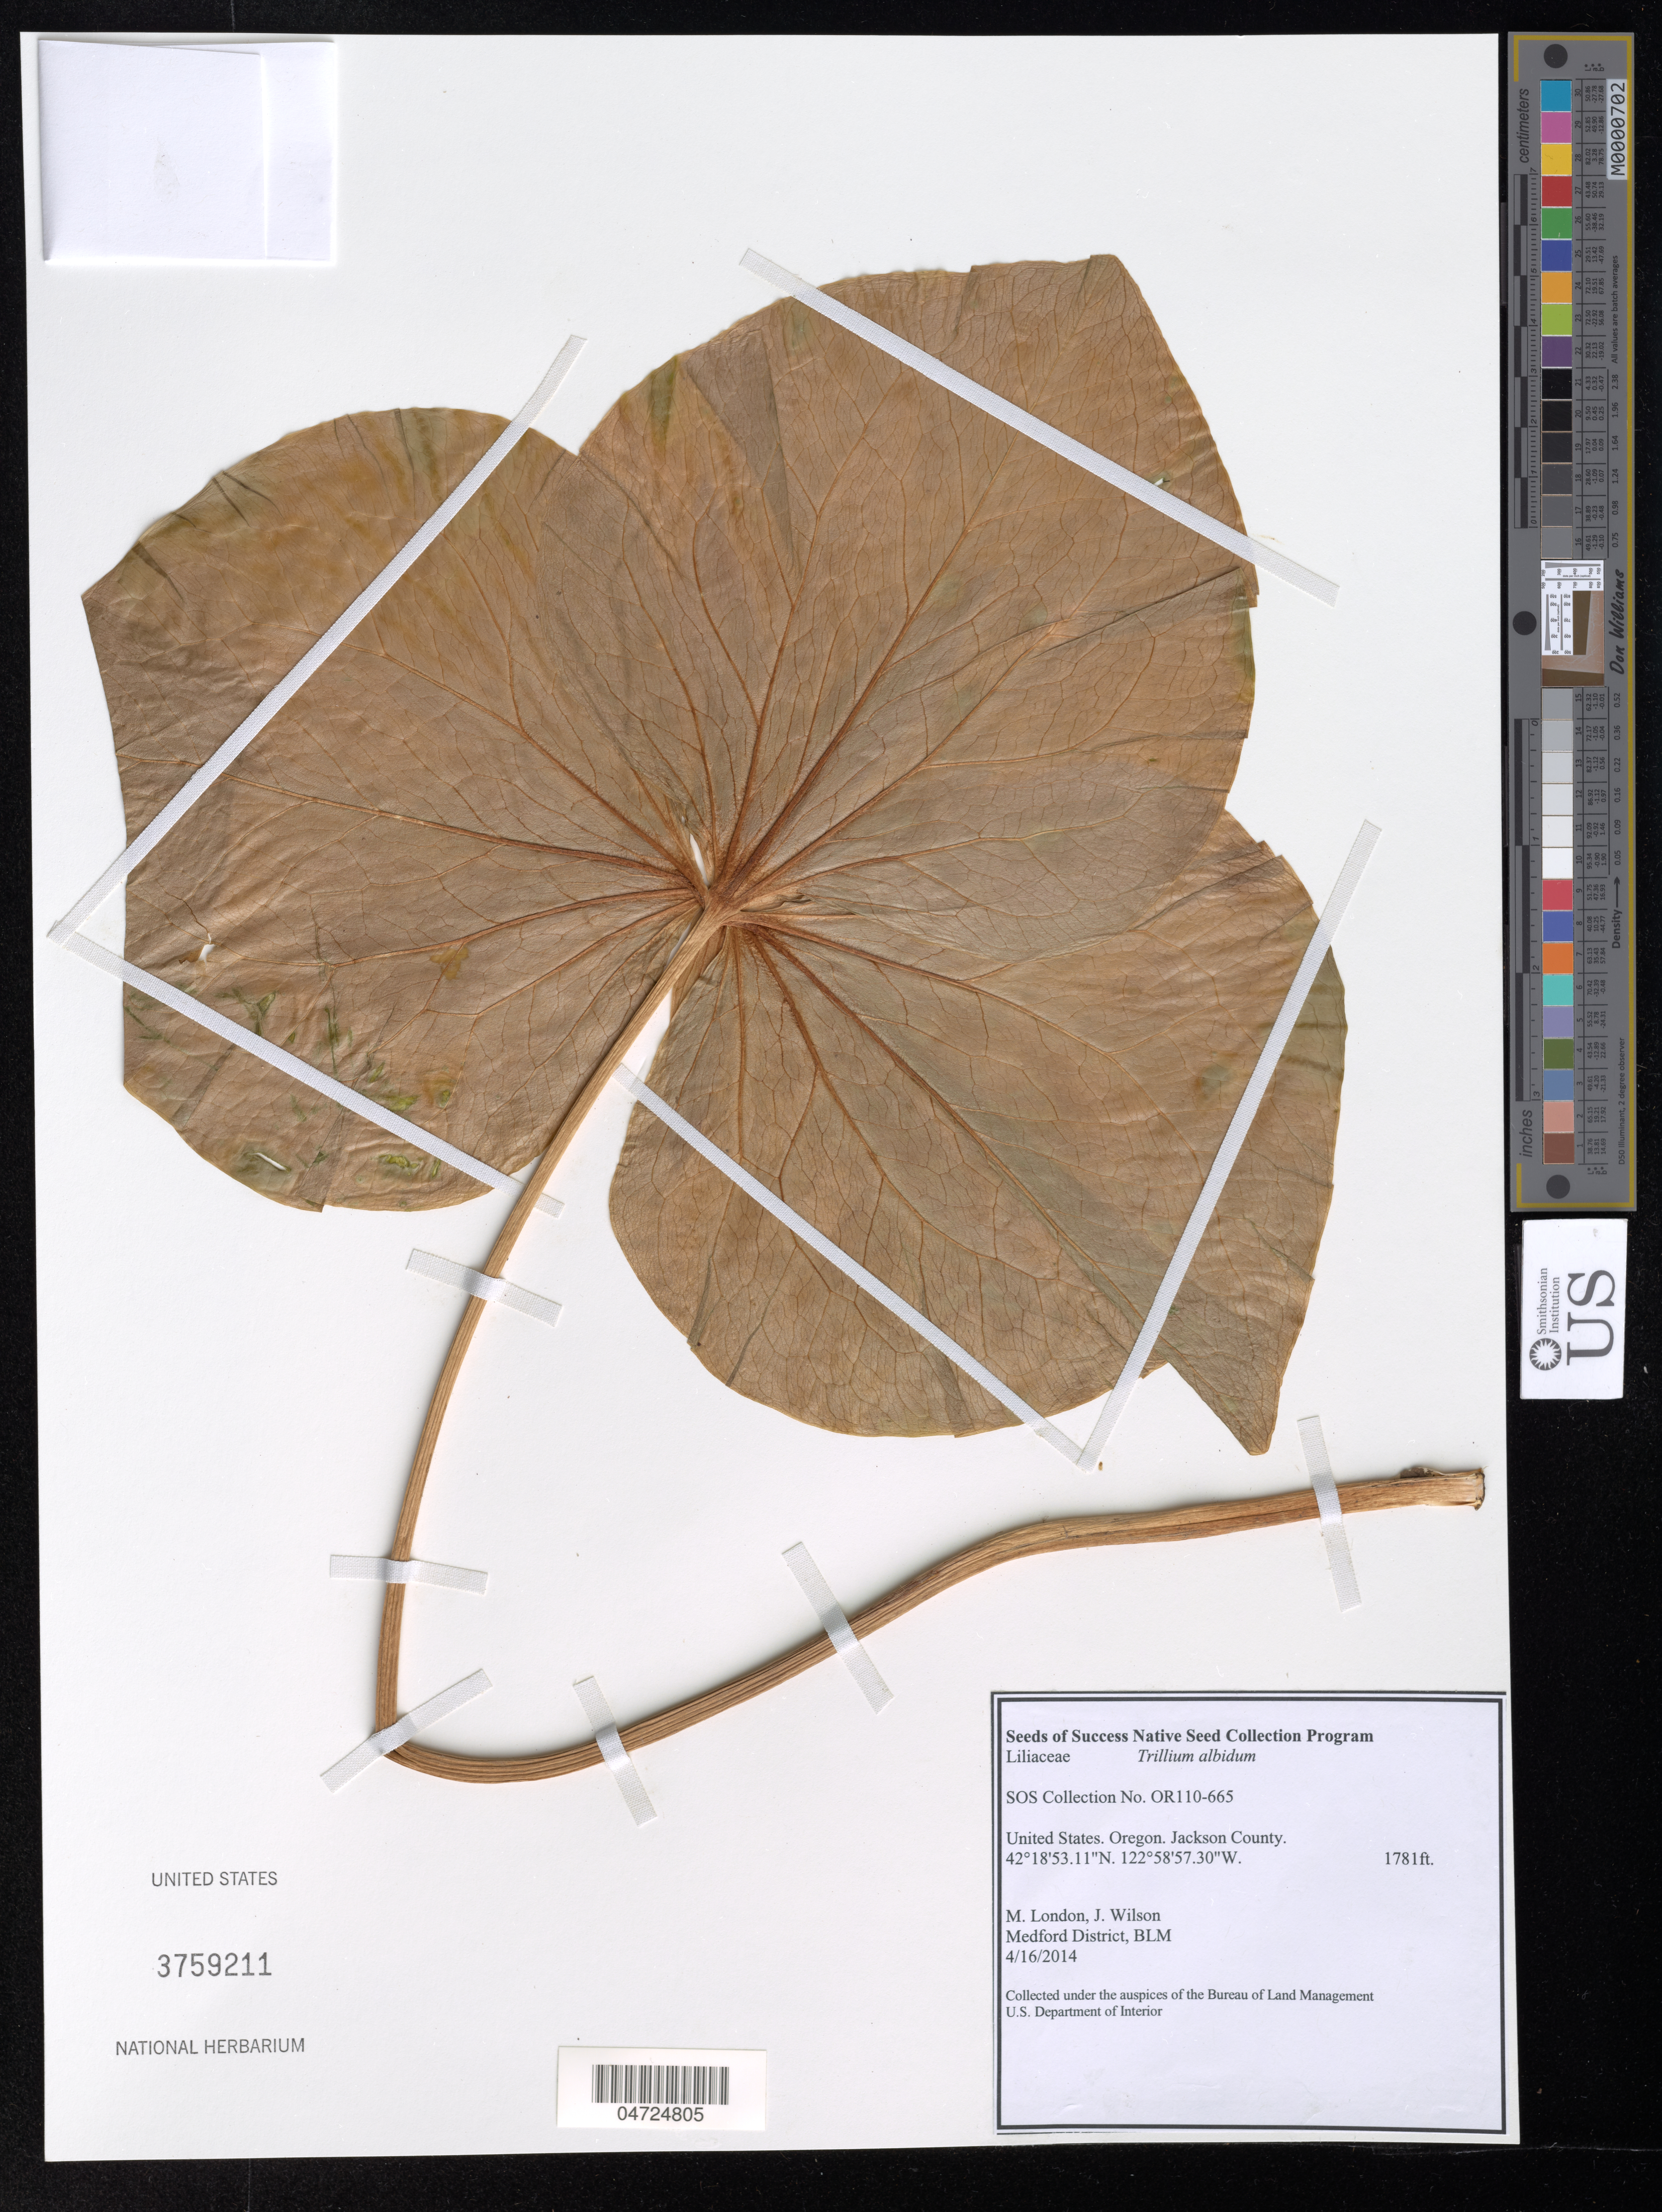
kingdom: Plantae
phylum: Tracheophyta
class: Liliopsida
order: Liliales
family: Melanthiaceae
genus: Trillium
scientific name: Trillium albidum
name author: J. D. Freeman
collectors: M. London & J. Wilson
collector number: OR110-665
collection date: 2014-04-16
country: United States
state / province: Oregon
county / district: Jackson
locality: Jackson County.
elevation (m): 543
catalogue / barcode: US 3759211